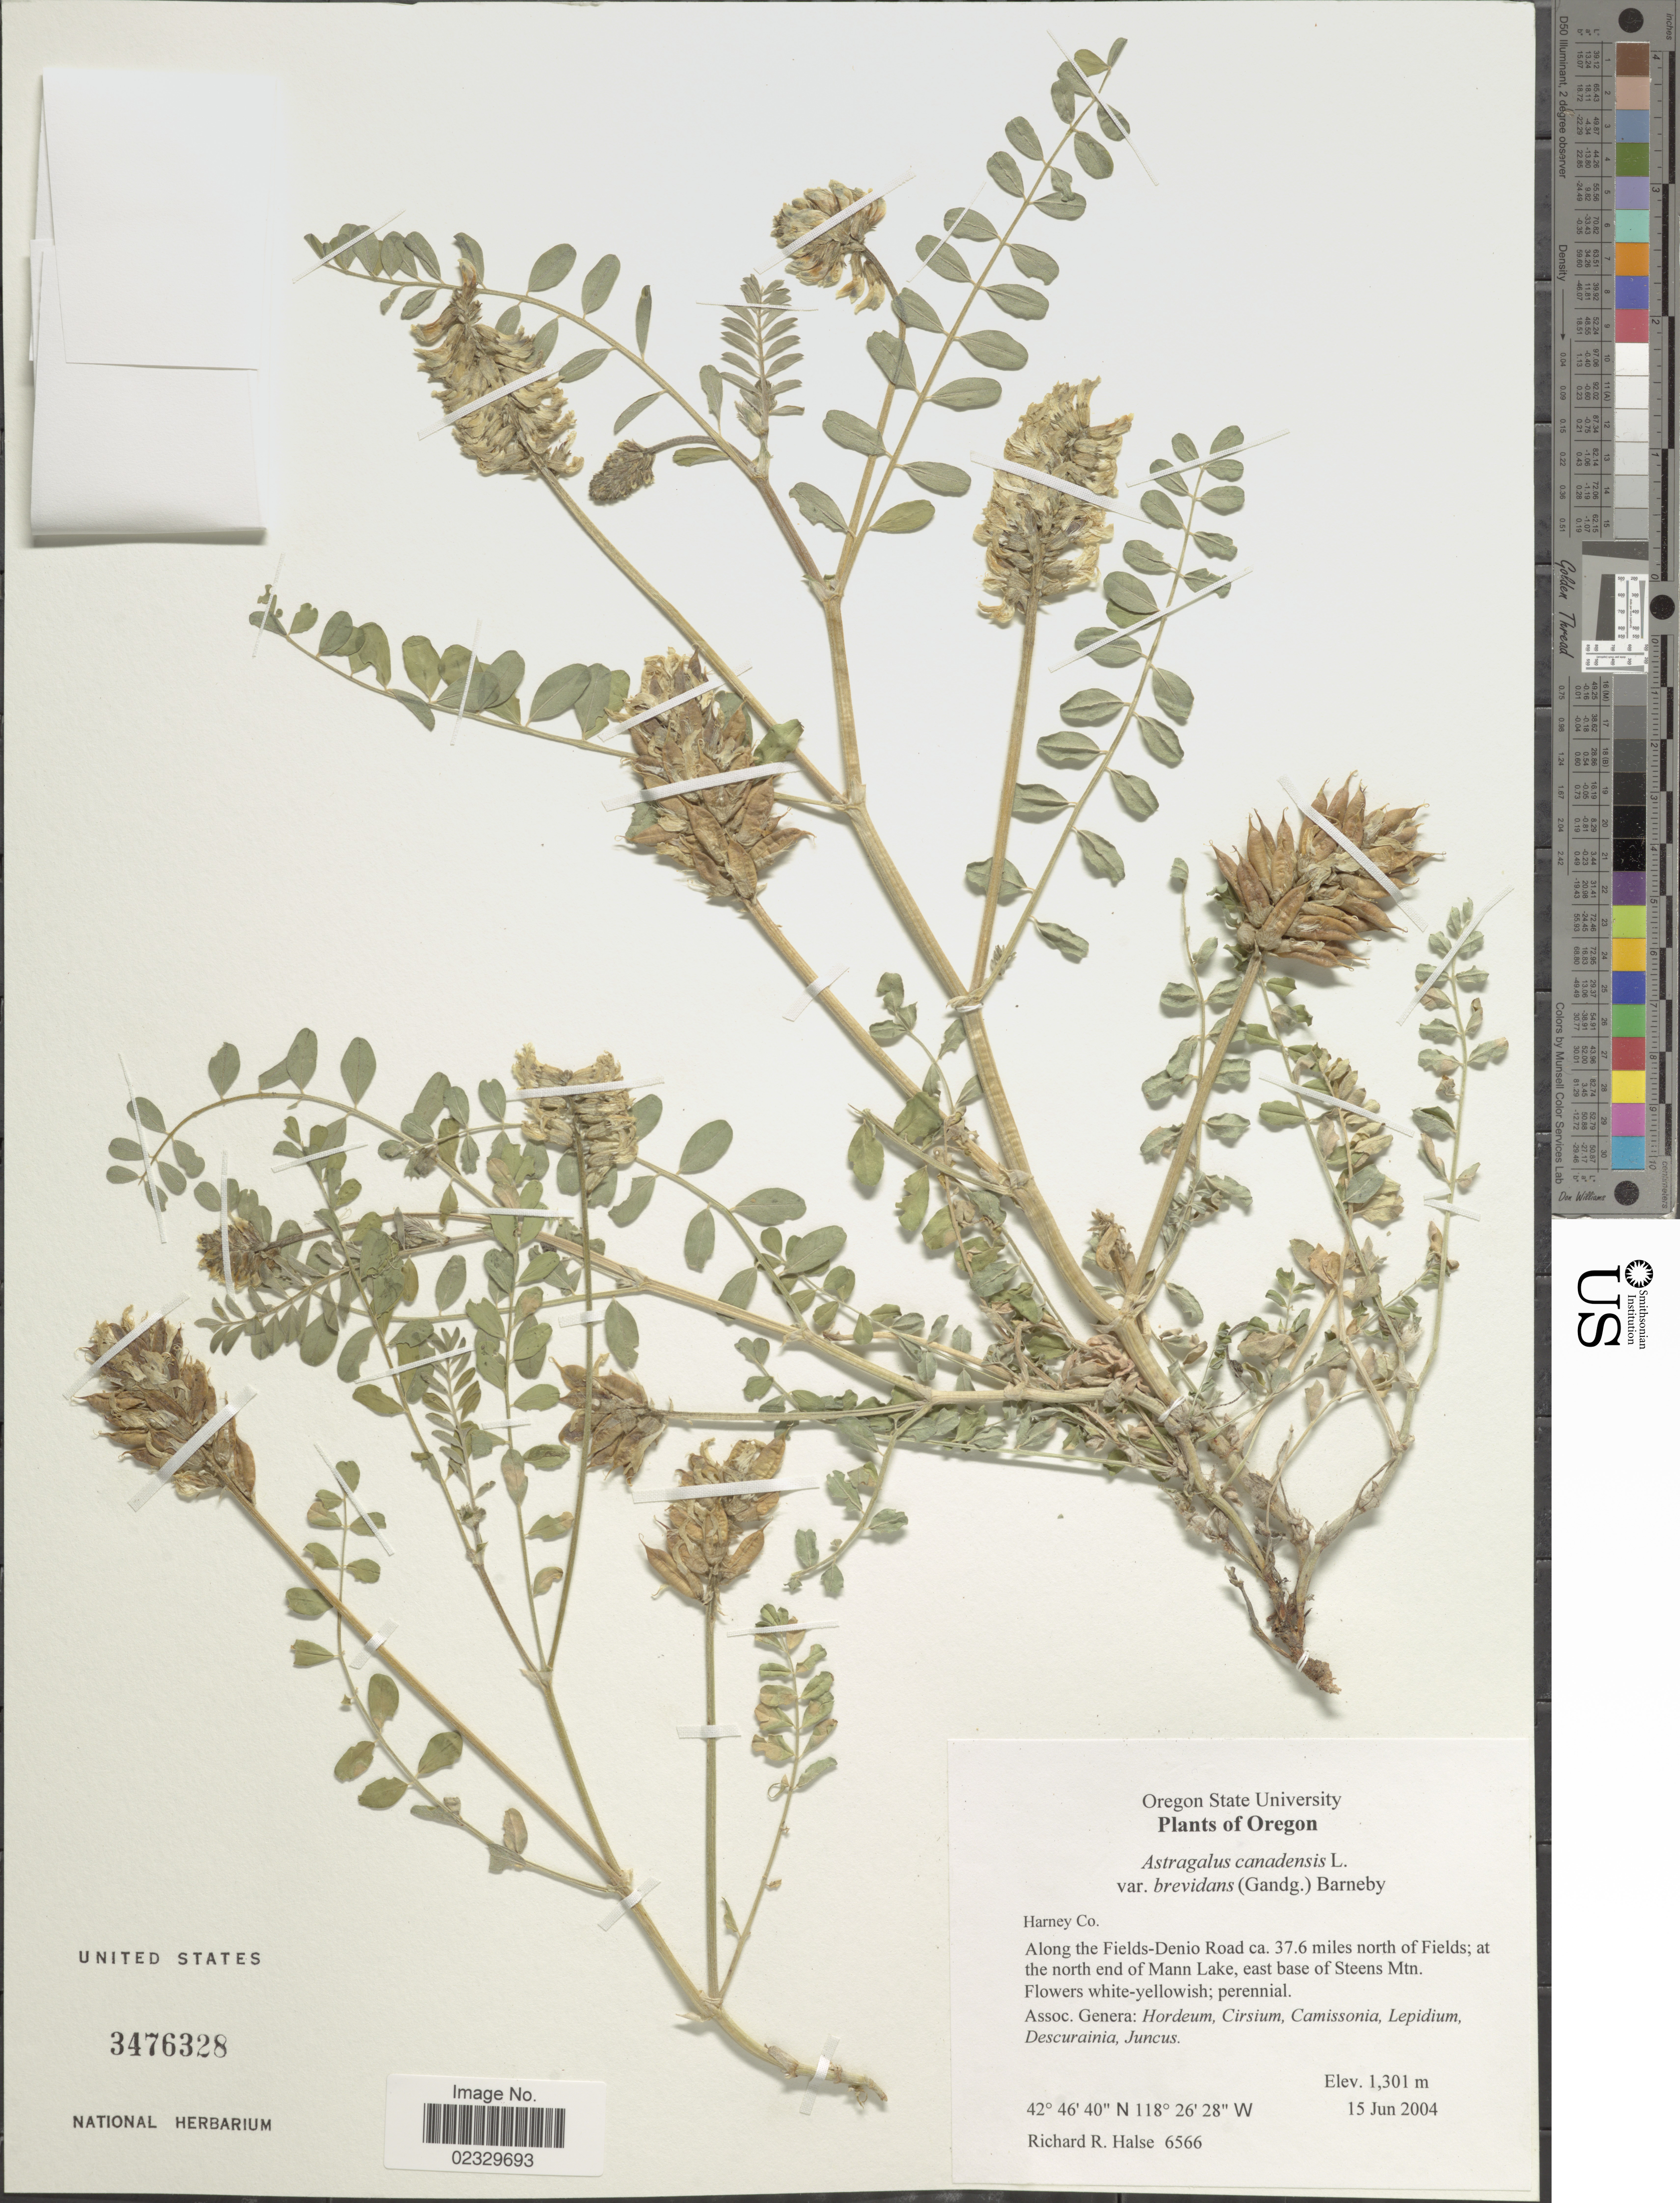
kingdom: Plantae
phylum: Tracheophyta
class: Magnoliopsida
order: Fabales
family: Fabaceae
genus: Astragalus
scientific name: Astragalus canadensis var. brevidens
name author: L.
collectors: R. Halse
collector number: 6566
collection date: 2004-06-15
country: United States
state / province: Oregon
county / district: Harney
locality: Harney Co., Along the Fields-Denio Road, 37.6 miles north of Fields, at the north end of Mann Lake, east base of Steens Mtn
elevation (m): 1301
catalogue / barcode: US 3476328